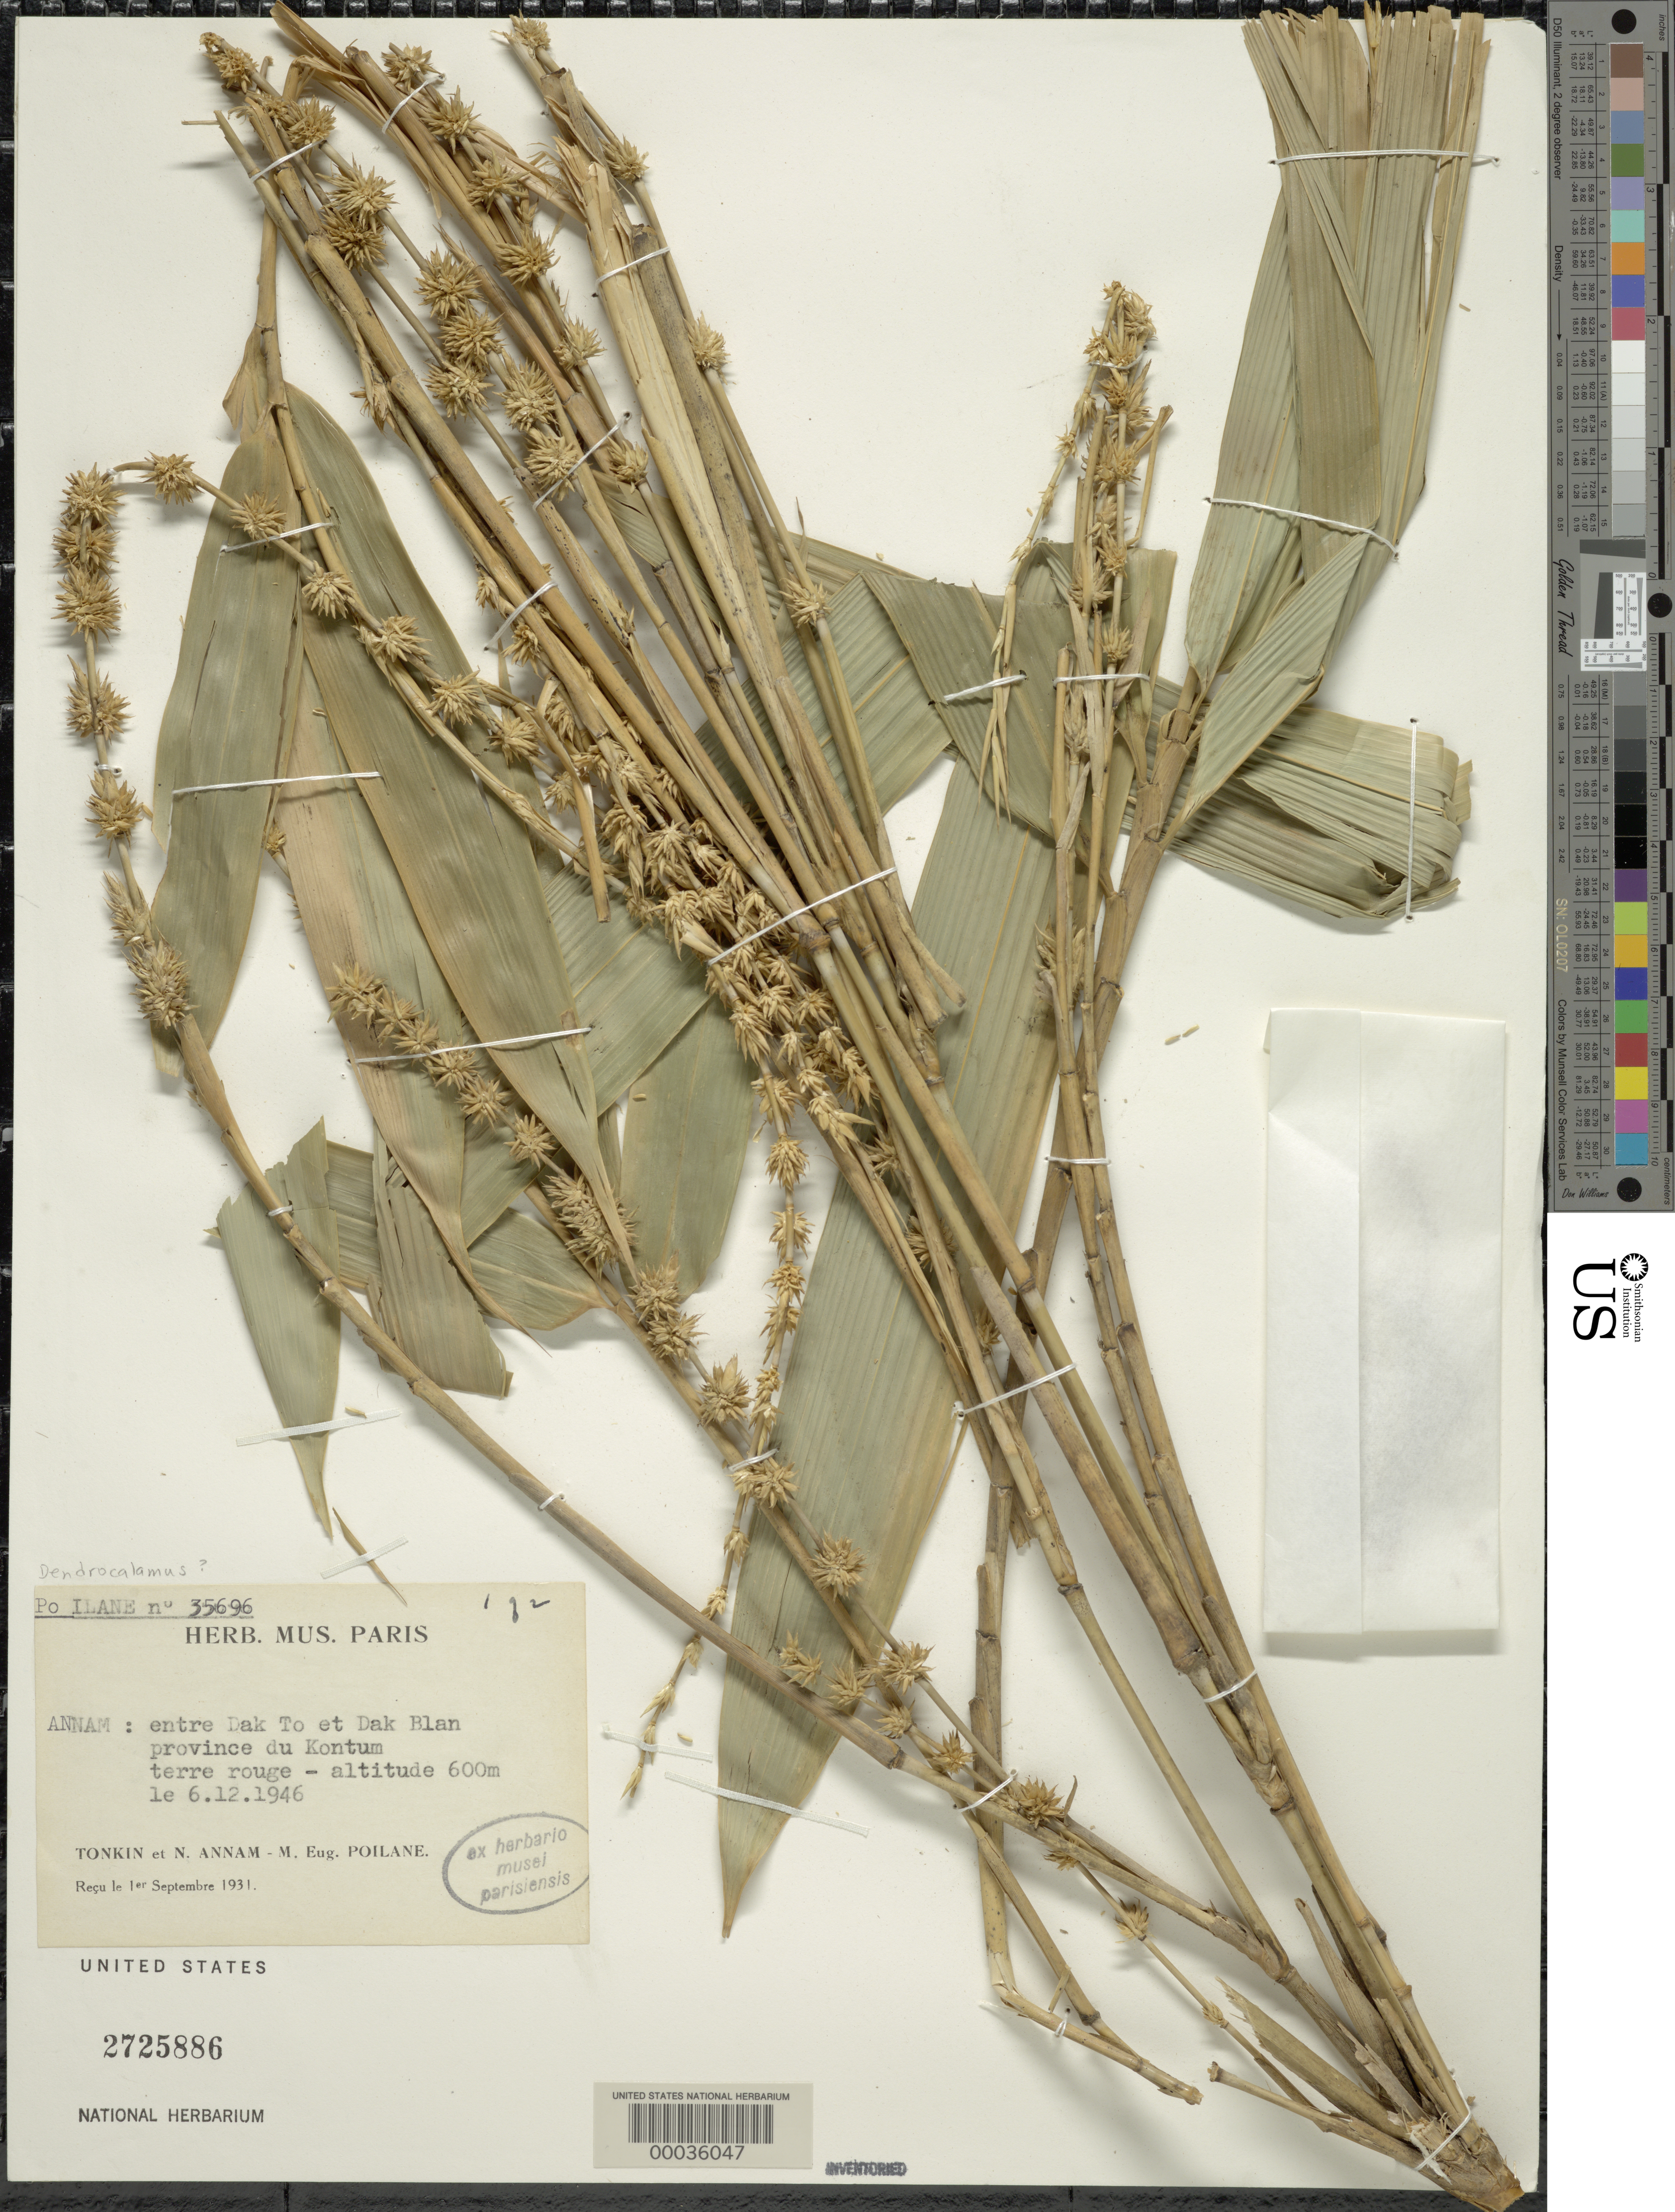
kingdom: Plantae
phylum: Tracheophyta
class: Liliopsida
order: Poales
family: Poaceae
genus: Dendrocalamus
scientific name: Dendrocalamus sp.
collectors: M. Poilane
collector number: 35696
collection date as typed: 12 Jun 1946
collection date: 1946-06-12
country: Vietnam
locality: Annam, kontum, dak blan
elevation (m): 600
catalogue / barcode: US 2725886